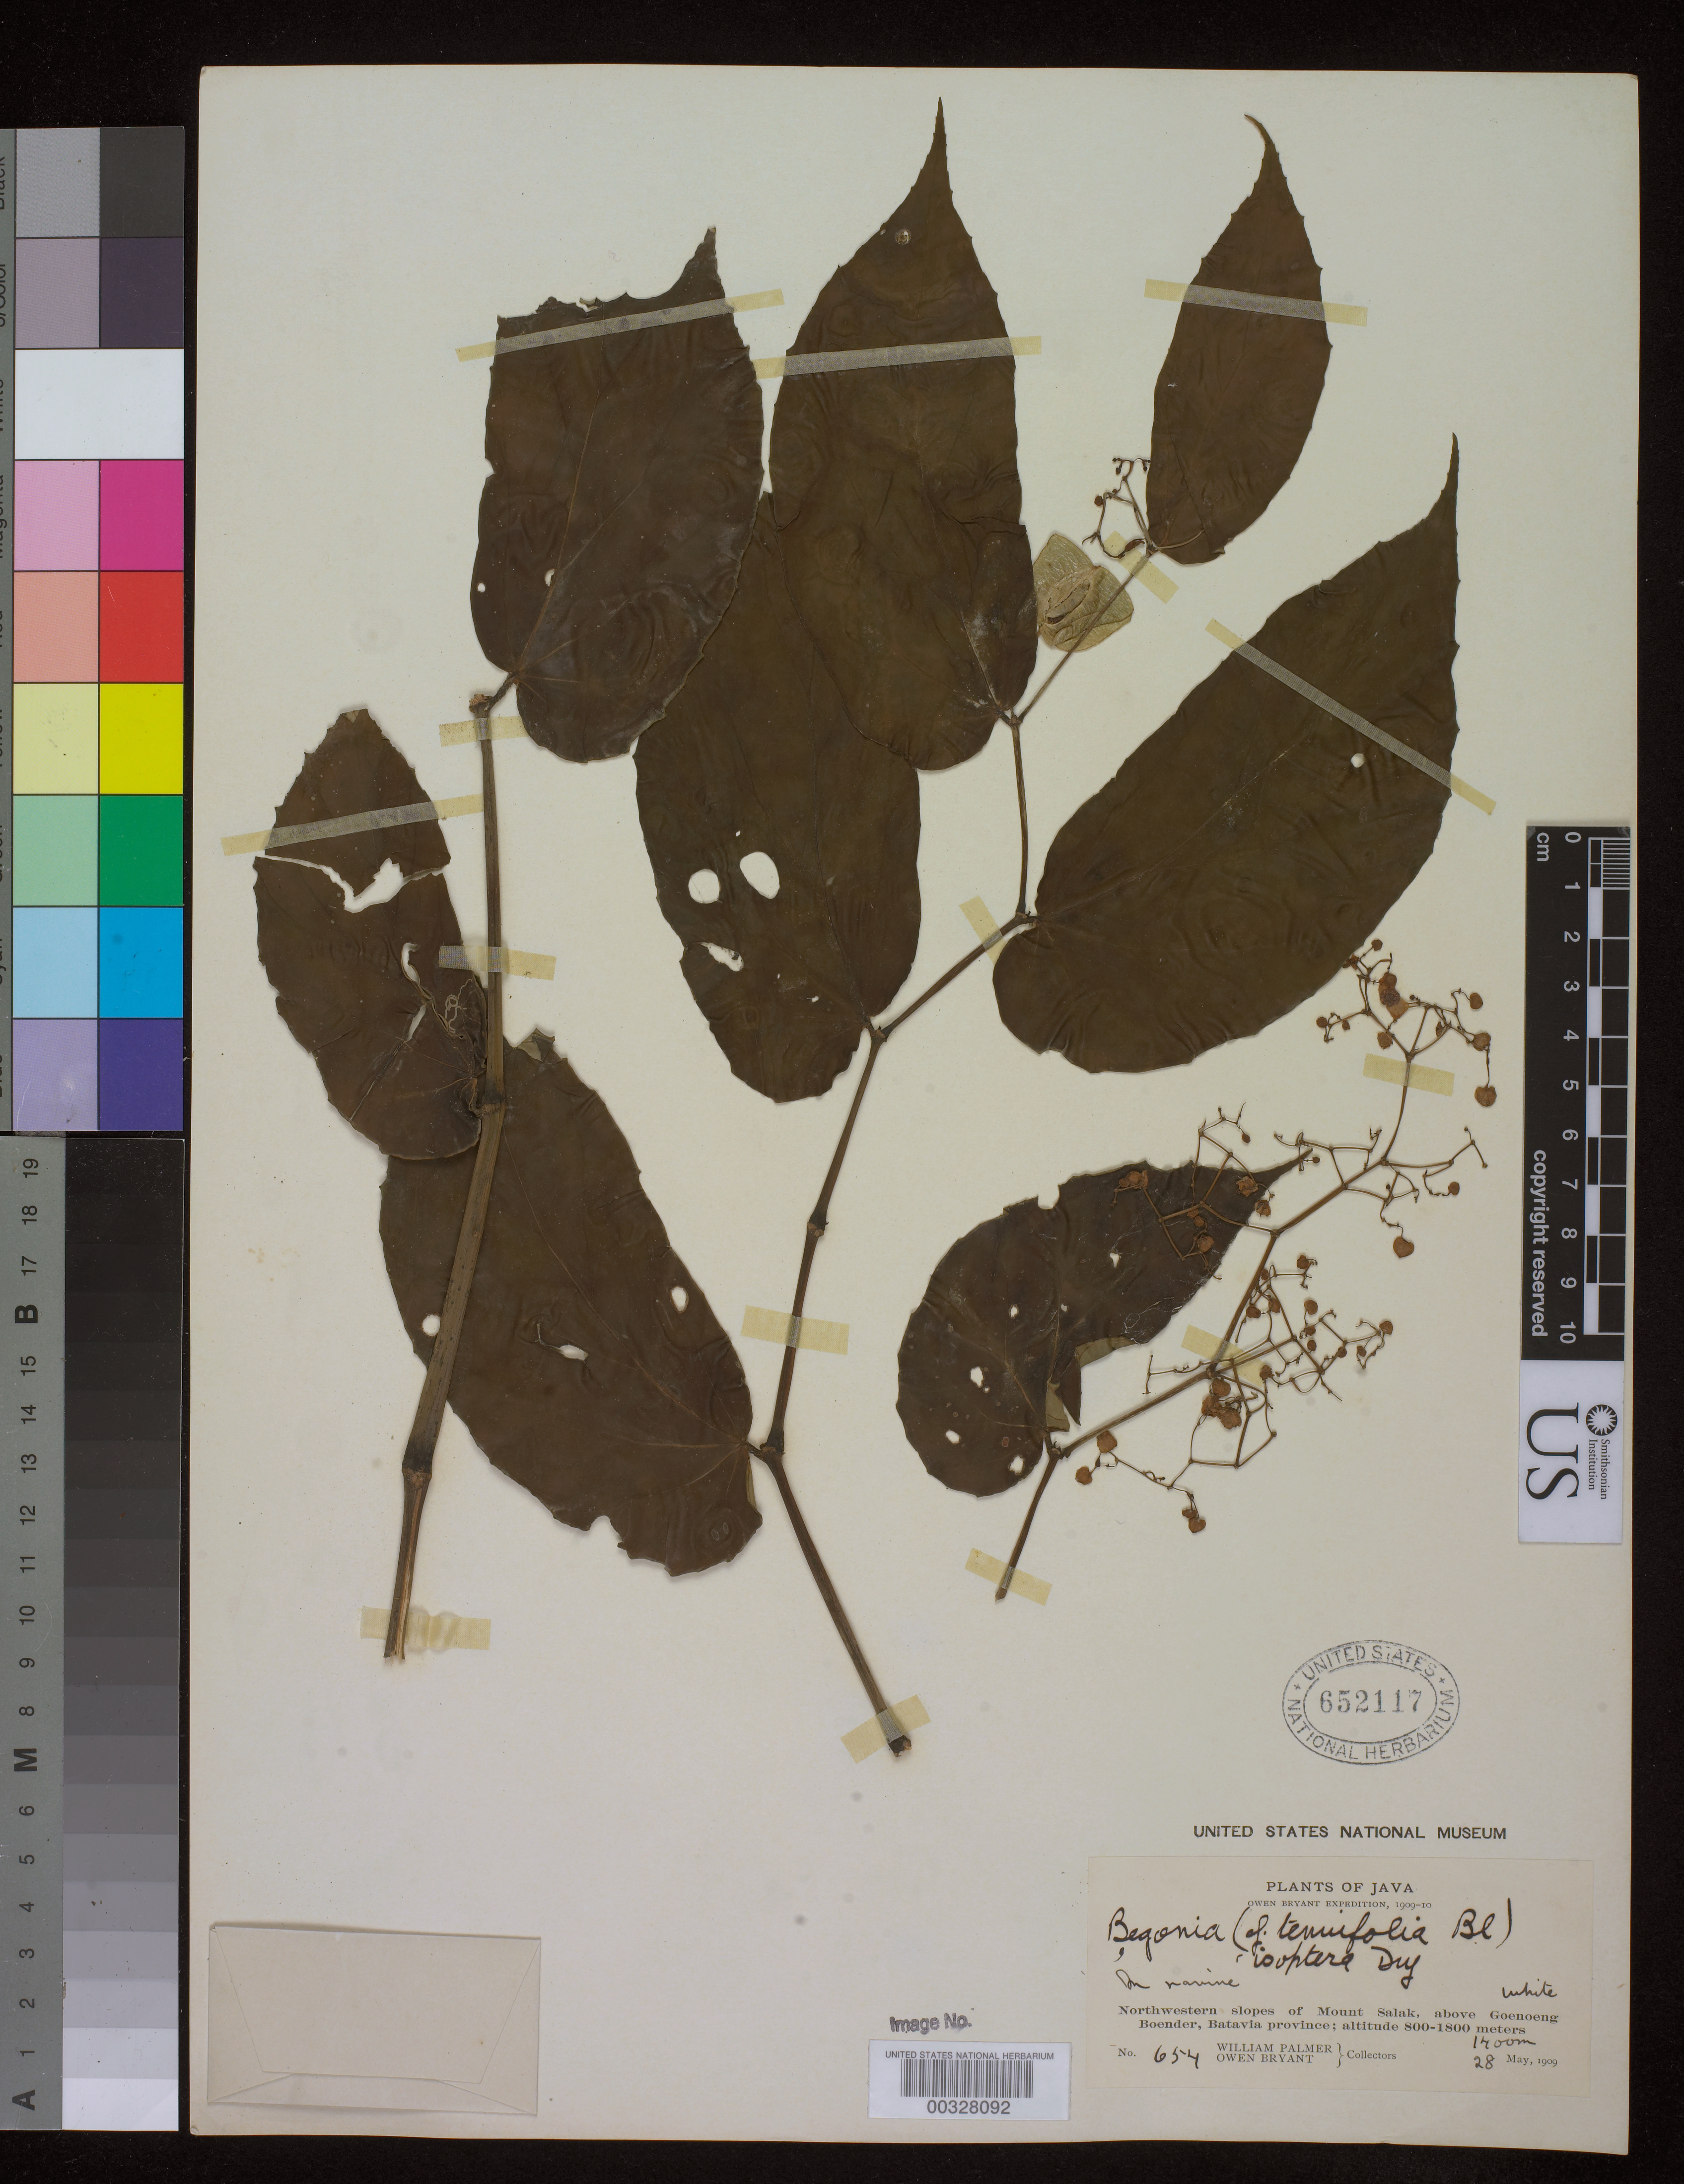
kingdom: Plantae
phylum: Tracheophyta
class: Magnoliopsida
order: Cucurbitales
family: Begoniaceae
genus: Begonia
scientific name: Begonia isoptera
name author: Dryand.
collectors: W. Palmer & O. Bryant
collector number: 654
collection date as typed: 28 May 1909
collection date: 1909-05-28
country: Indonesia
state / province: Java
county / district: Jawa Barat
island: Java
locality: Batavia prov., nw slopes of mount salak, above goenoeng boender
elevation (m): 1400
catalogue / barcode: US 652117